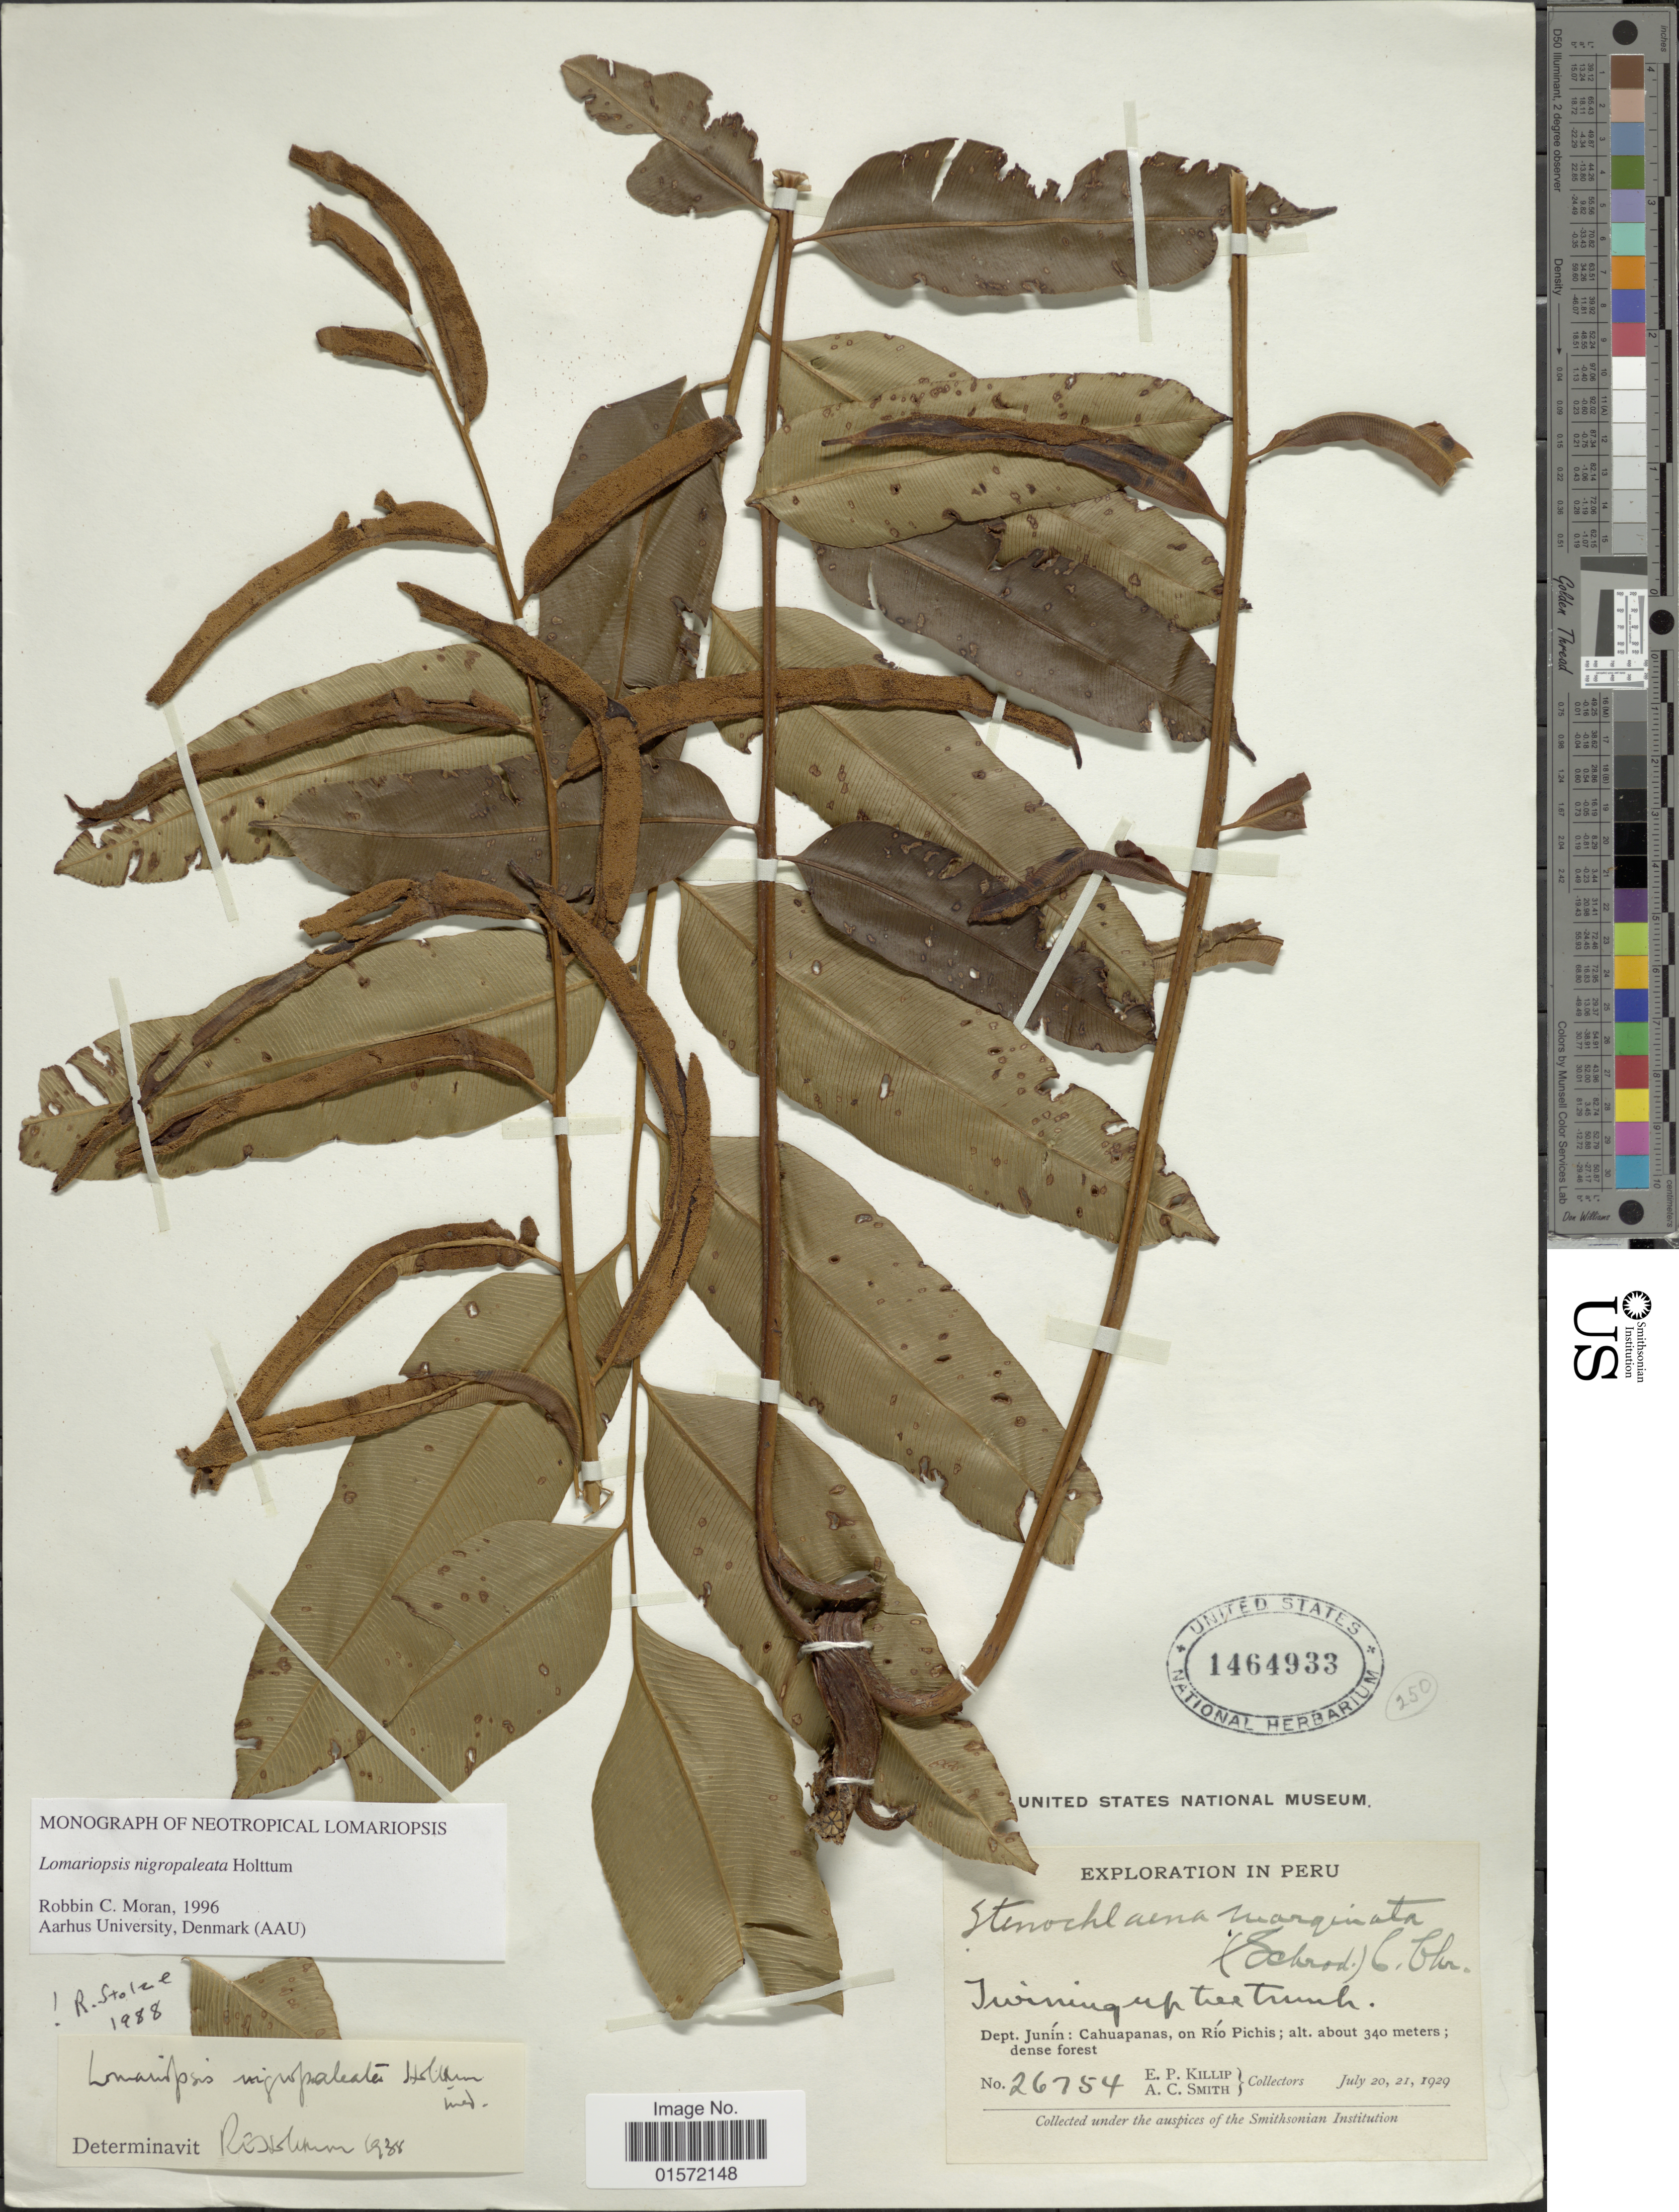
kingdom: Plantae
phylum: Tracheophyta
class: Polypodiopsida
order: Polypodiales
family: Lomariopsidaceae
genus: Lomariopsis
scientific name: Lomariopsis nigropaleata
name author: Holttum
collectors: E. P. Killip & A. C. Smith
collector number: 26754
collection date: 1929-07-20/1929-07-21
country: Peru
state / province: Junín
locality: Cahuapanas, on Río Pichis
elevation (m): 340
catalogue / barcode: US 1464933